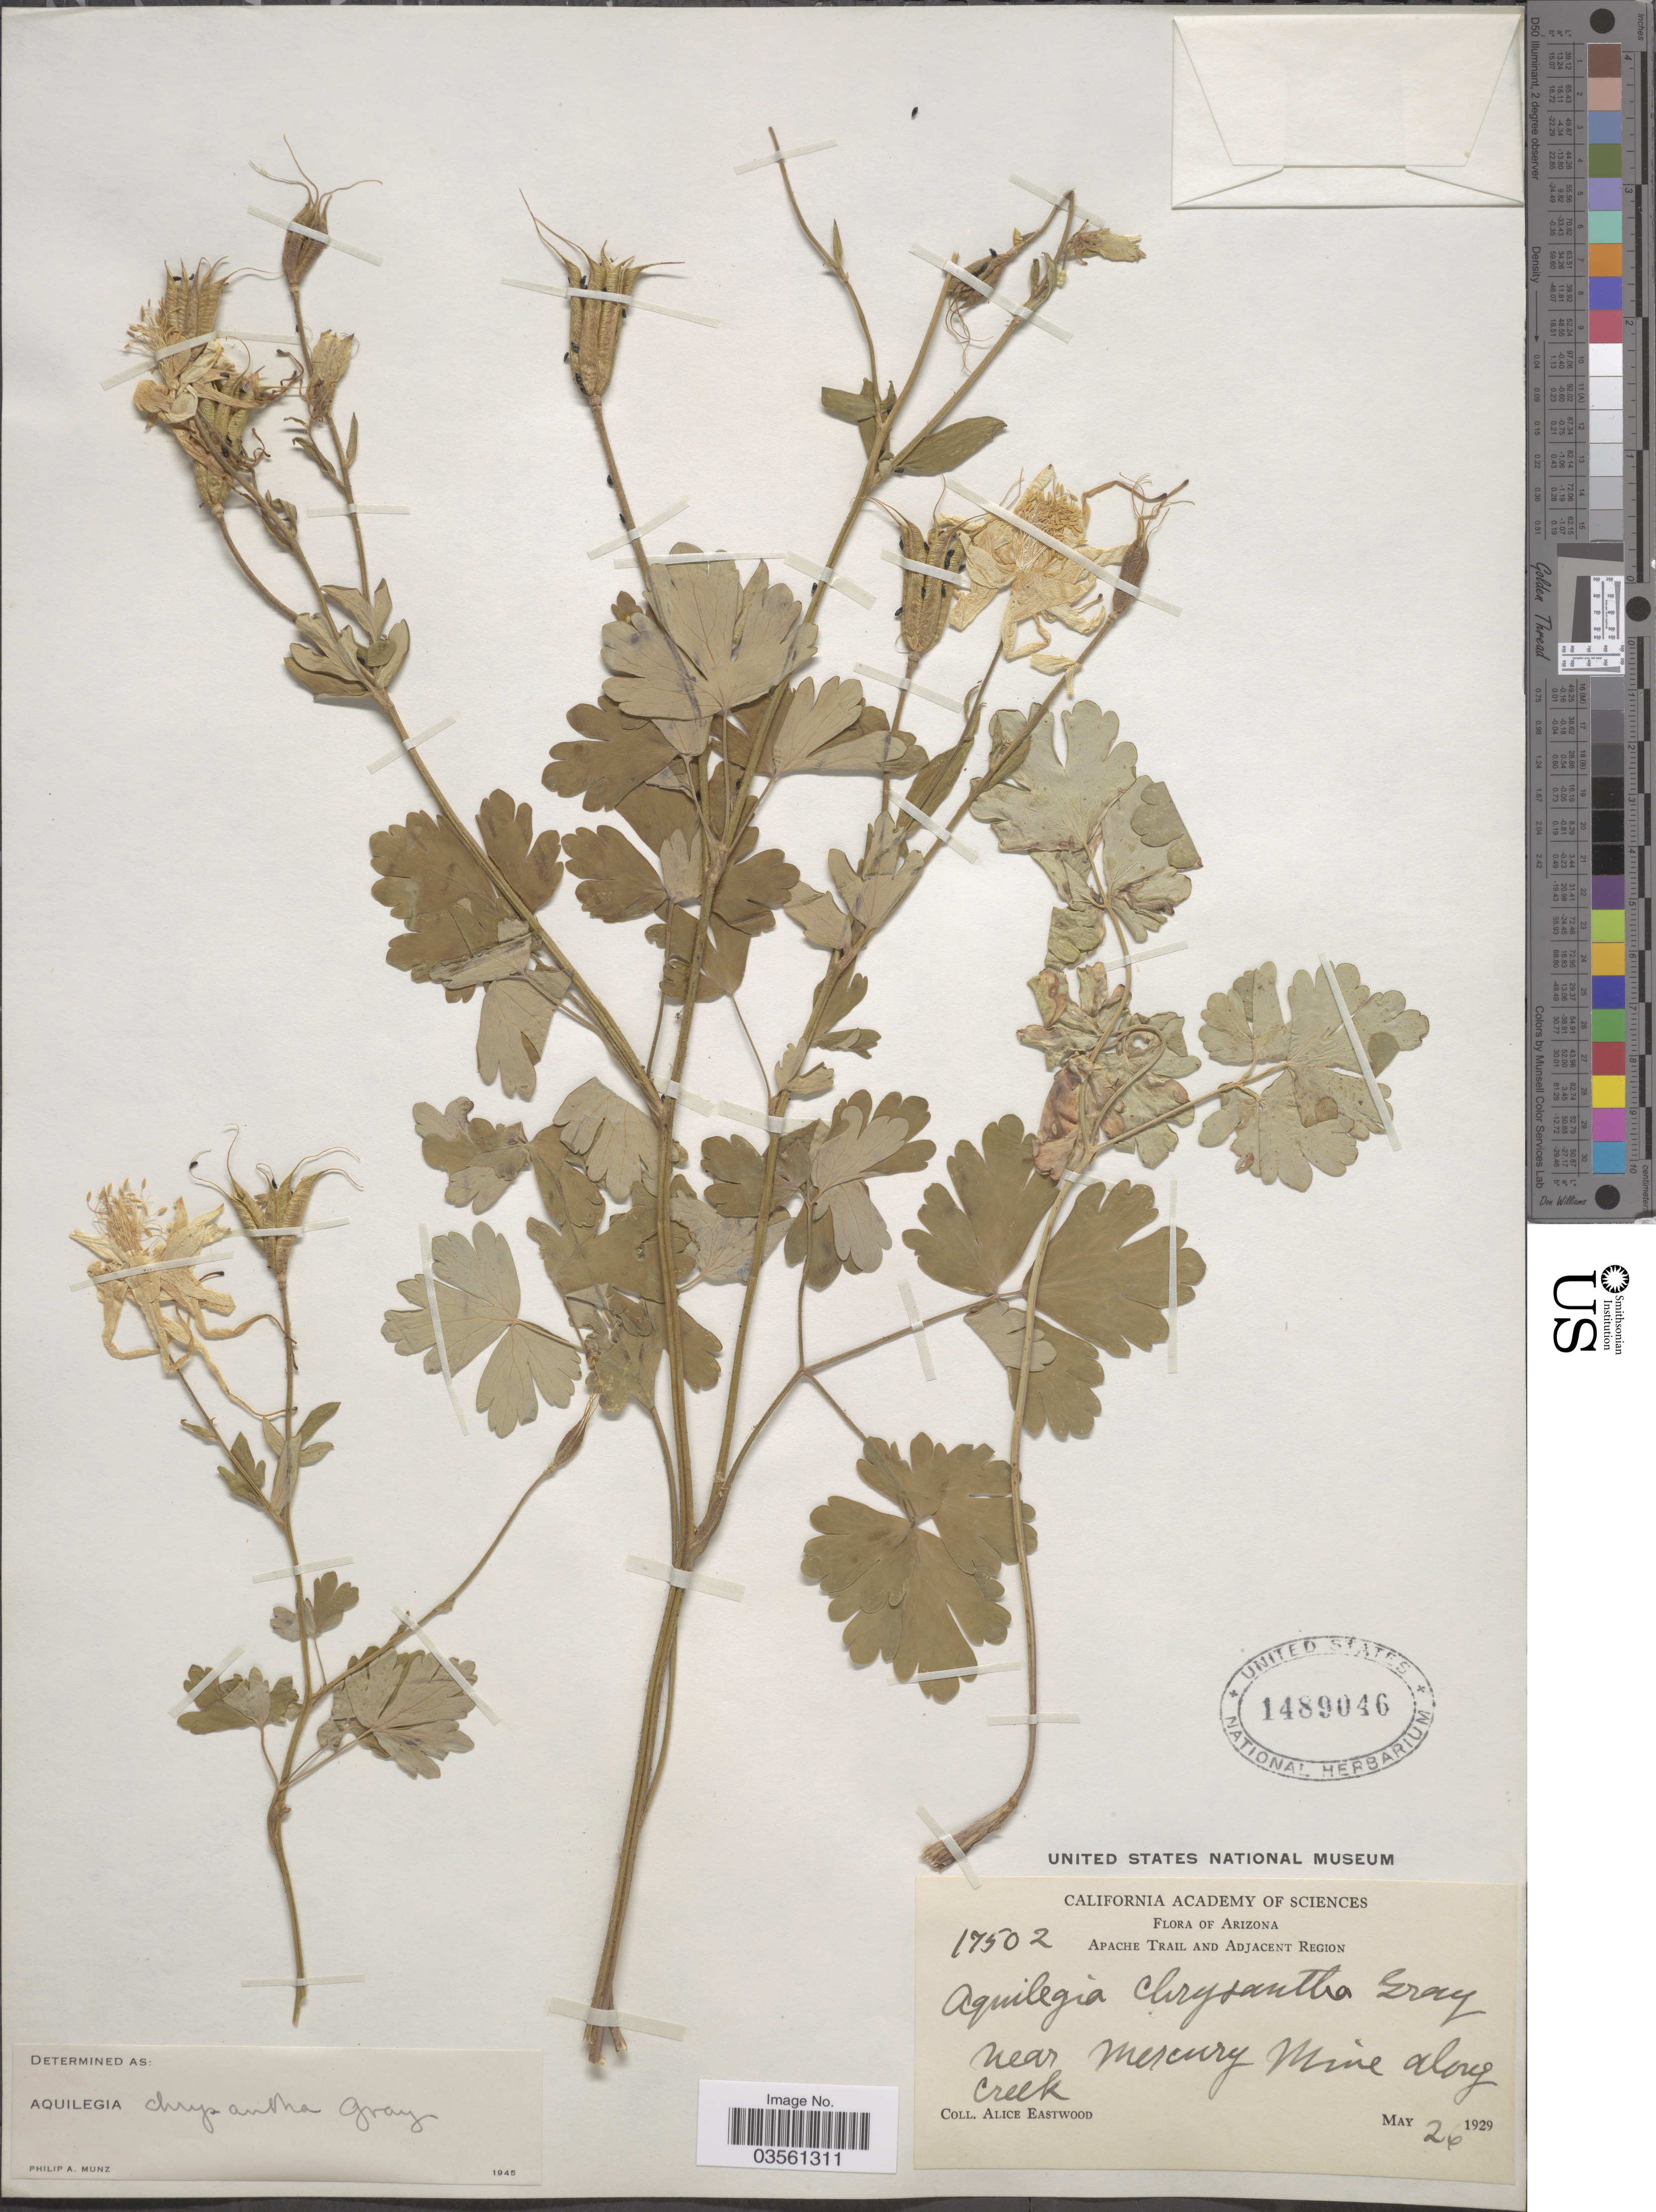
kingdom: Plantae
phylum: Tracheophyta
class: Magnoliopsida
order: Ranunculales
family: Ranunculaceae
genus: Aquilegia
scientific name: Aquilegia chrysantha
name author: A. Gray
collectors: A. Eastwood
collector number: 17502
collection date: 1929-05-26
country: United States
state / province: Arizona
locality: Apache Trail and adjacent region. Near Mercury Mine along creek.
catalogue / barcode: US 1489046